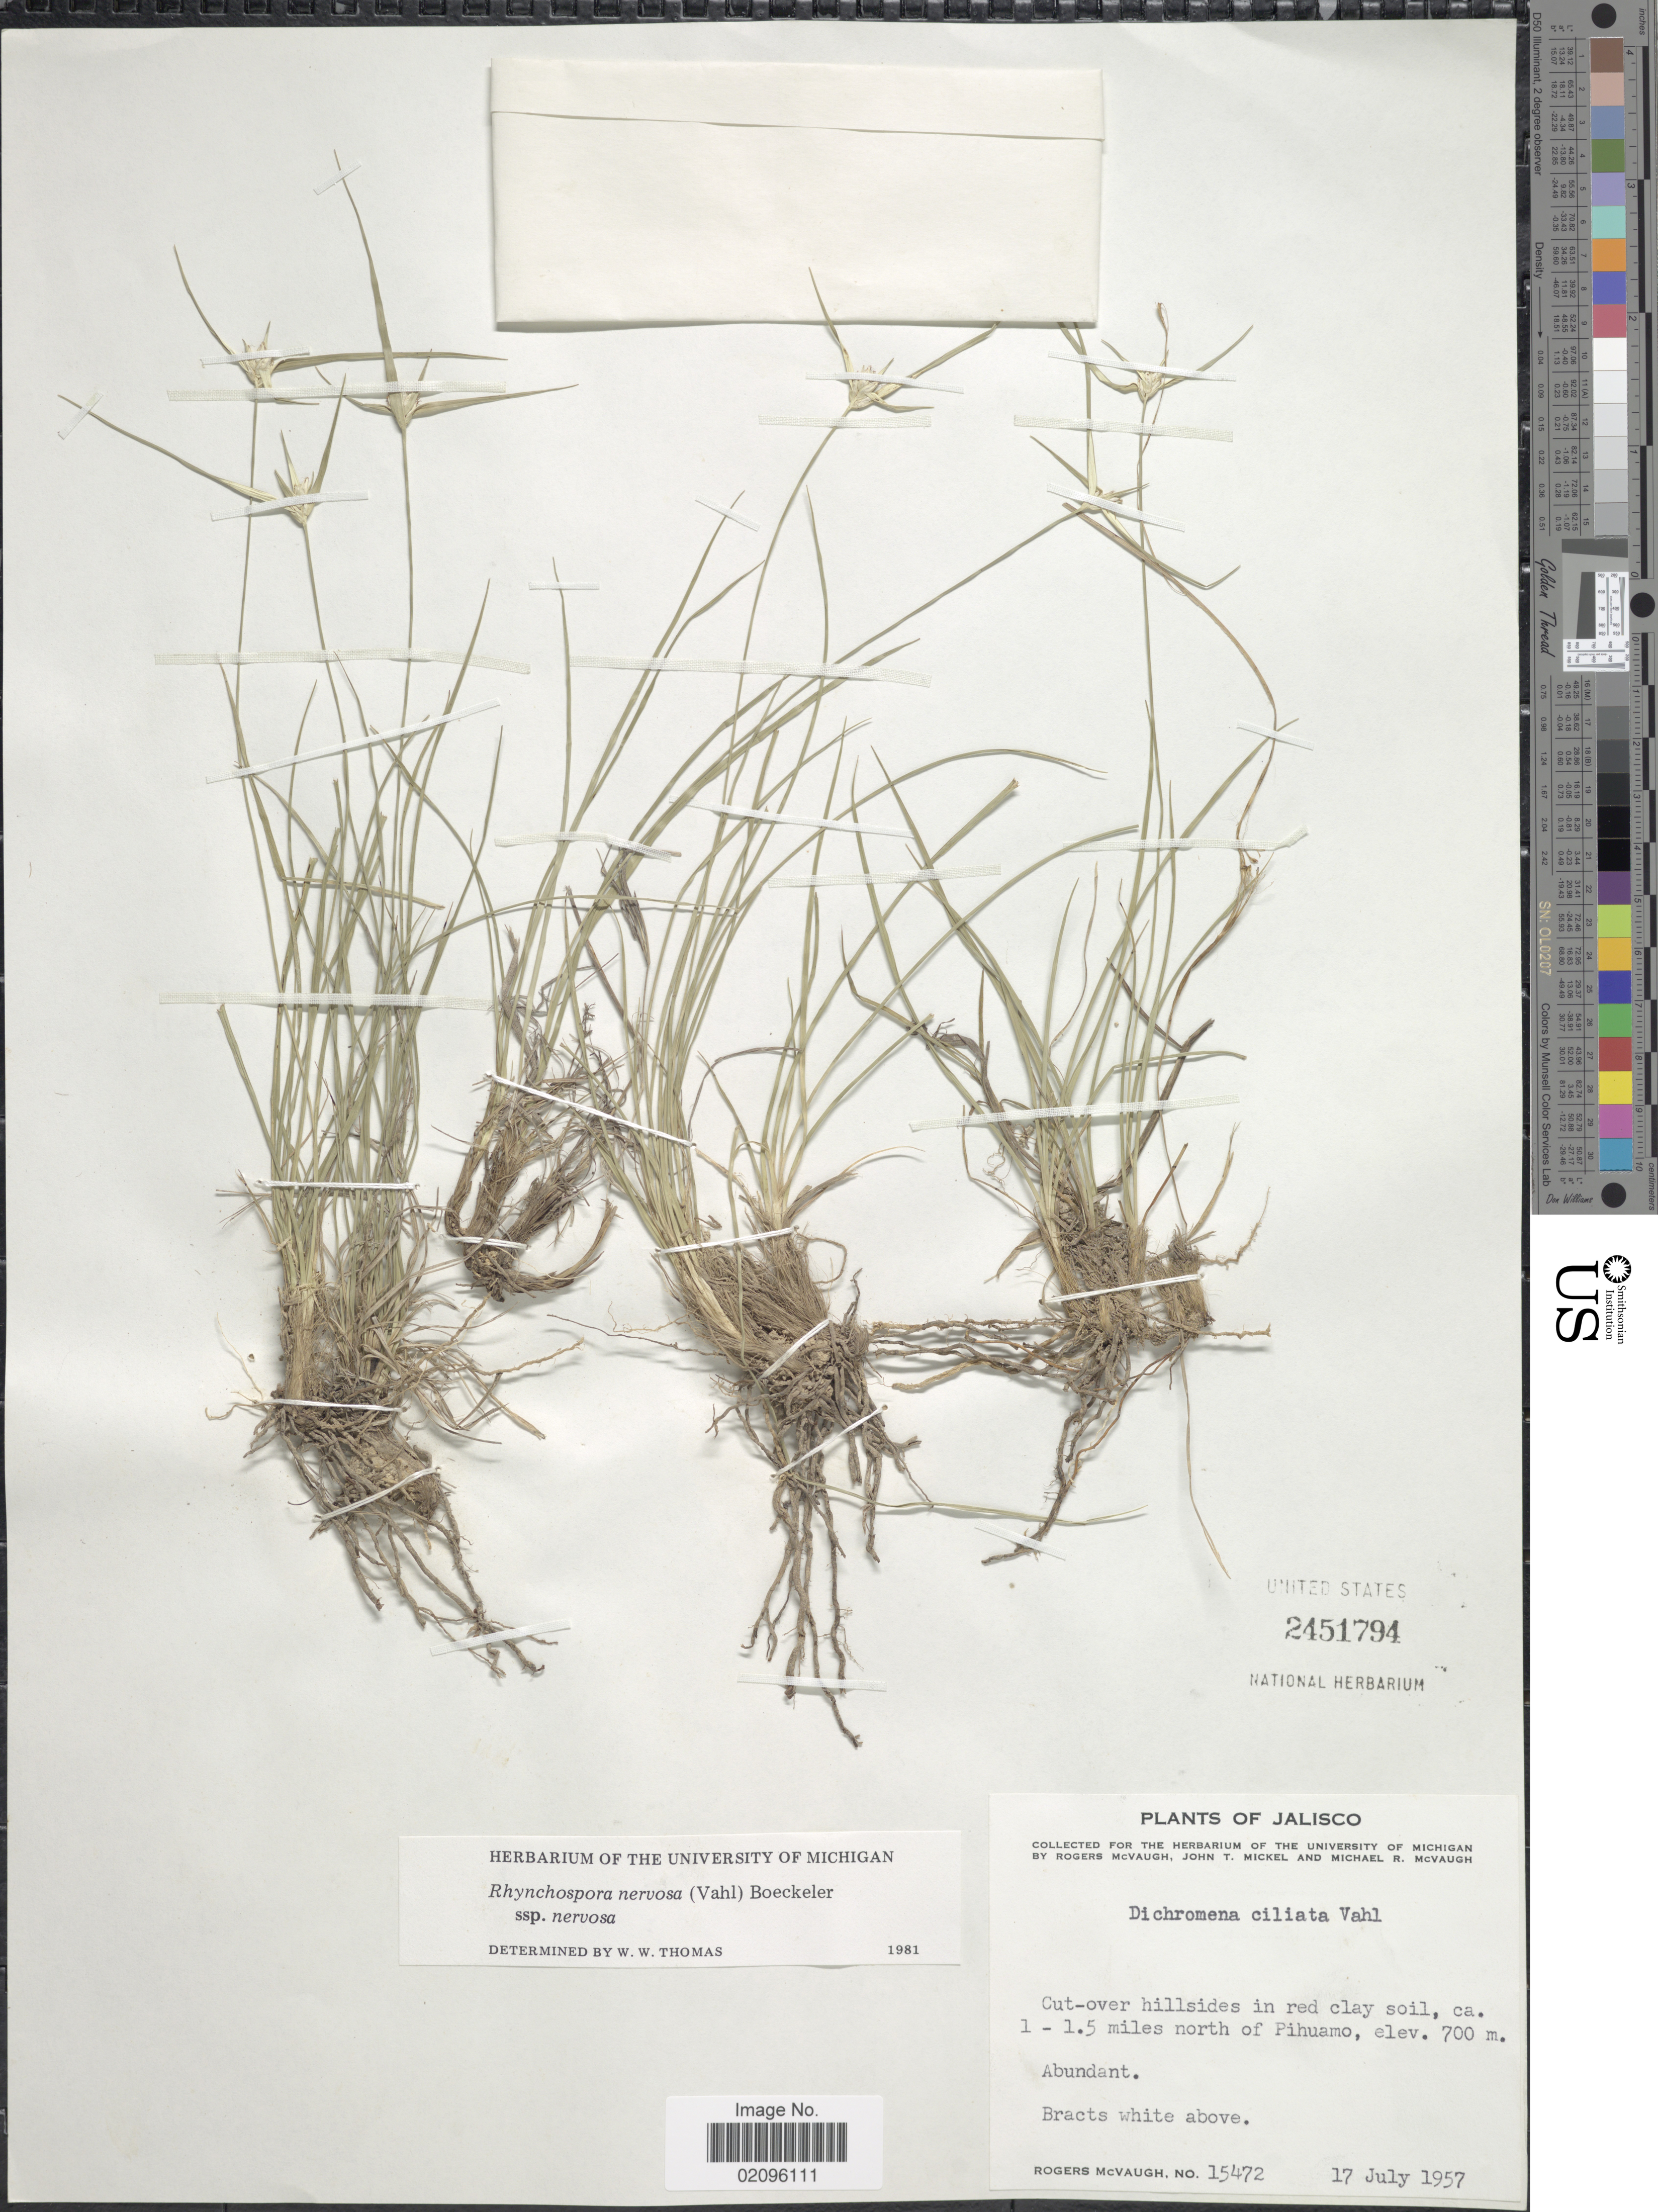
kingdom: Plantae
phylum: Tracheophyta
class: Liliopsida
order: Poales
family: Cyperaceae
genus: Rhynchospora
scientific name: Rhynchospora nervosa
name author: (Vahl) Boeckeler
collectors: R. McVaugh, J. T. Mickel & M. R. McVaugh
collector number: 15472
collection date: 1957-07-17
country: Mexico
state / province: Jalisco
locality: Cut-over hillsides in red clay soil, ca. 1-1.5 miles north of Pihuamo.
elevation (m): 700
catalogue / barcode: US 2451794